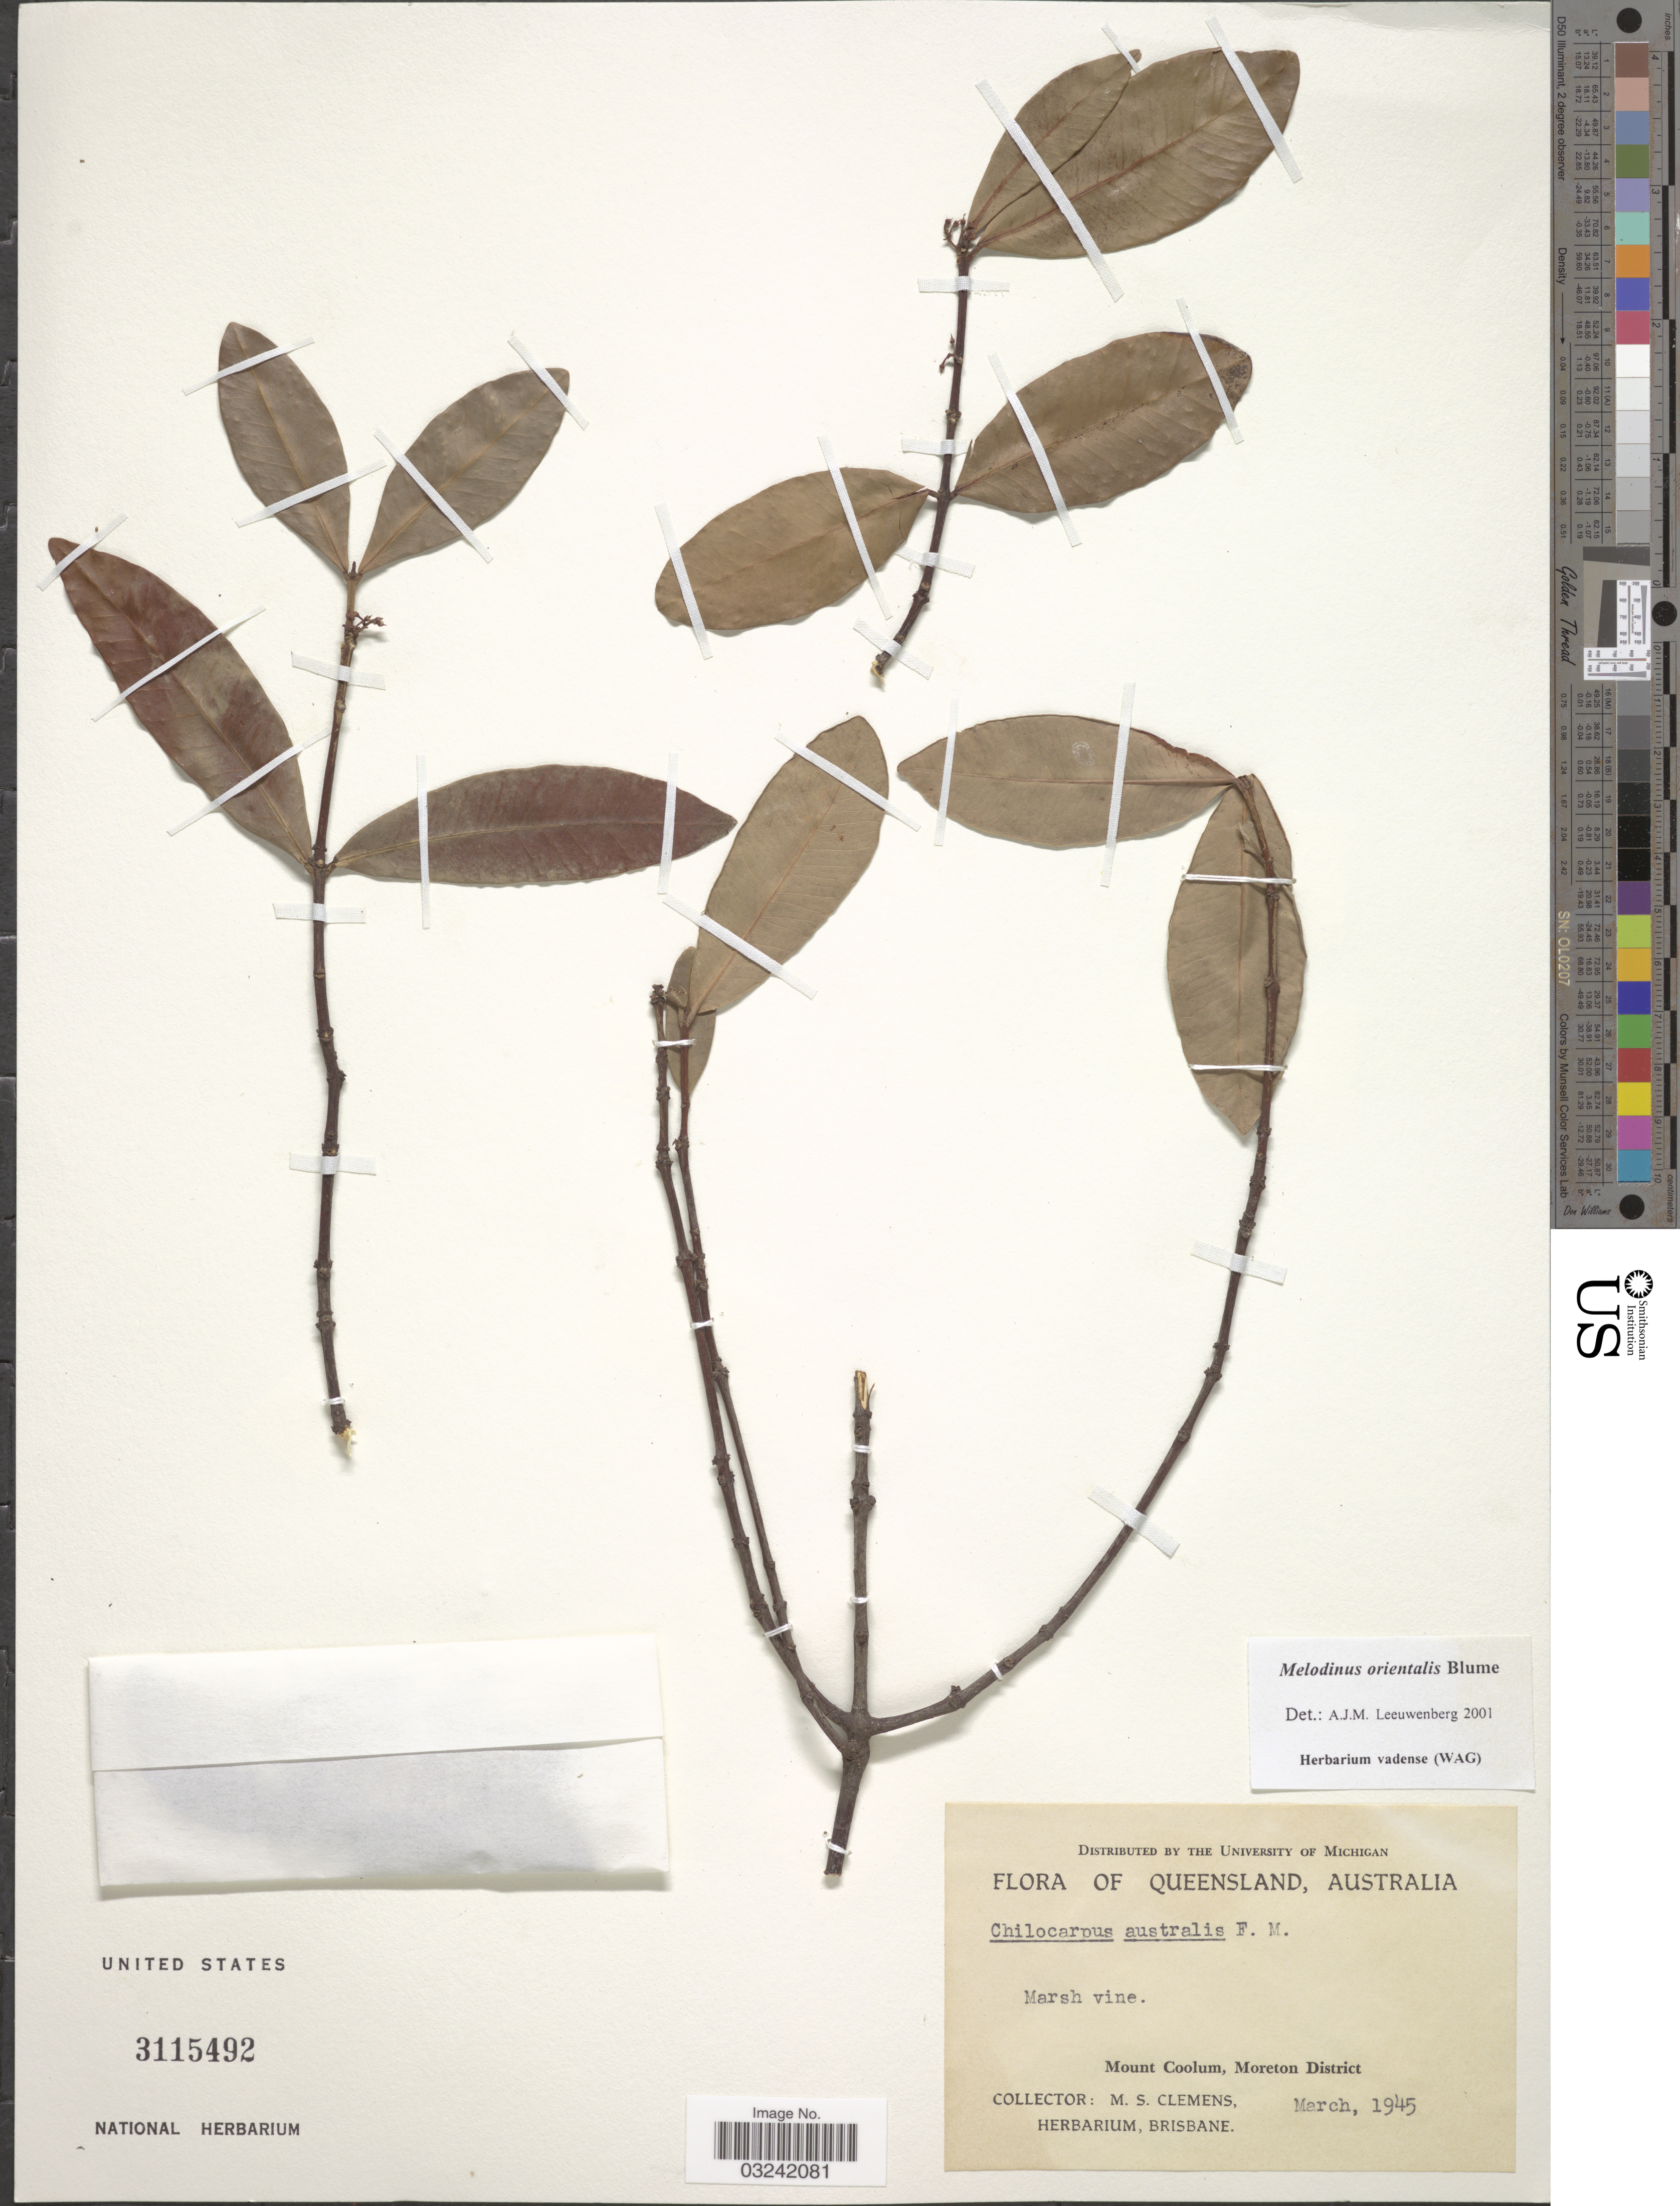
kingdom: Plantae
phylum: Tracheophyta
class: Magnoliopsida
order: Gentianales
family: Apocynaceae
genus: Melodinus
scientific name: Melodinus orientalis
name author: Blume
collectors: M. S. Clemens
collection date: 1945-03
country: Australia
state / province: Queensland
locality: Mount Coolum, Moreton District.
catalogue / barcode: US 3115492